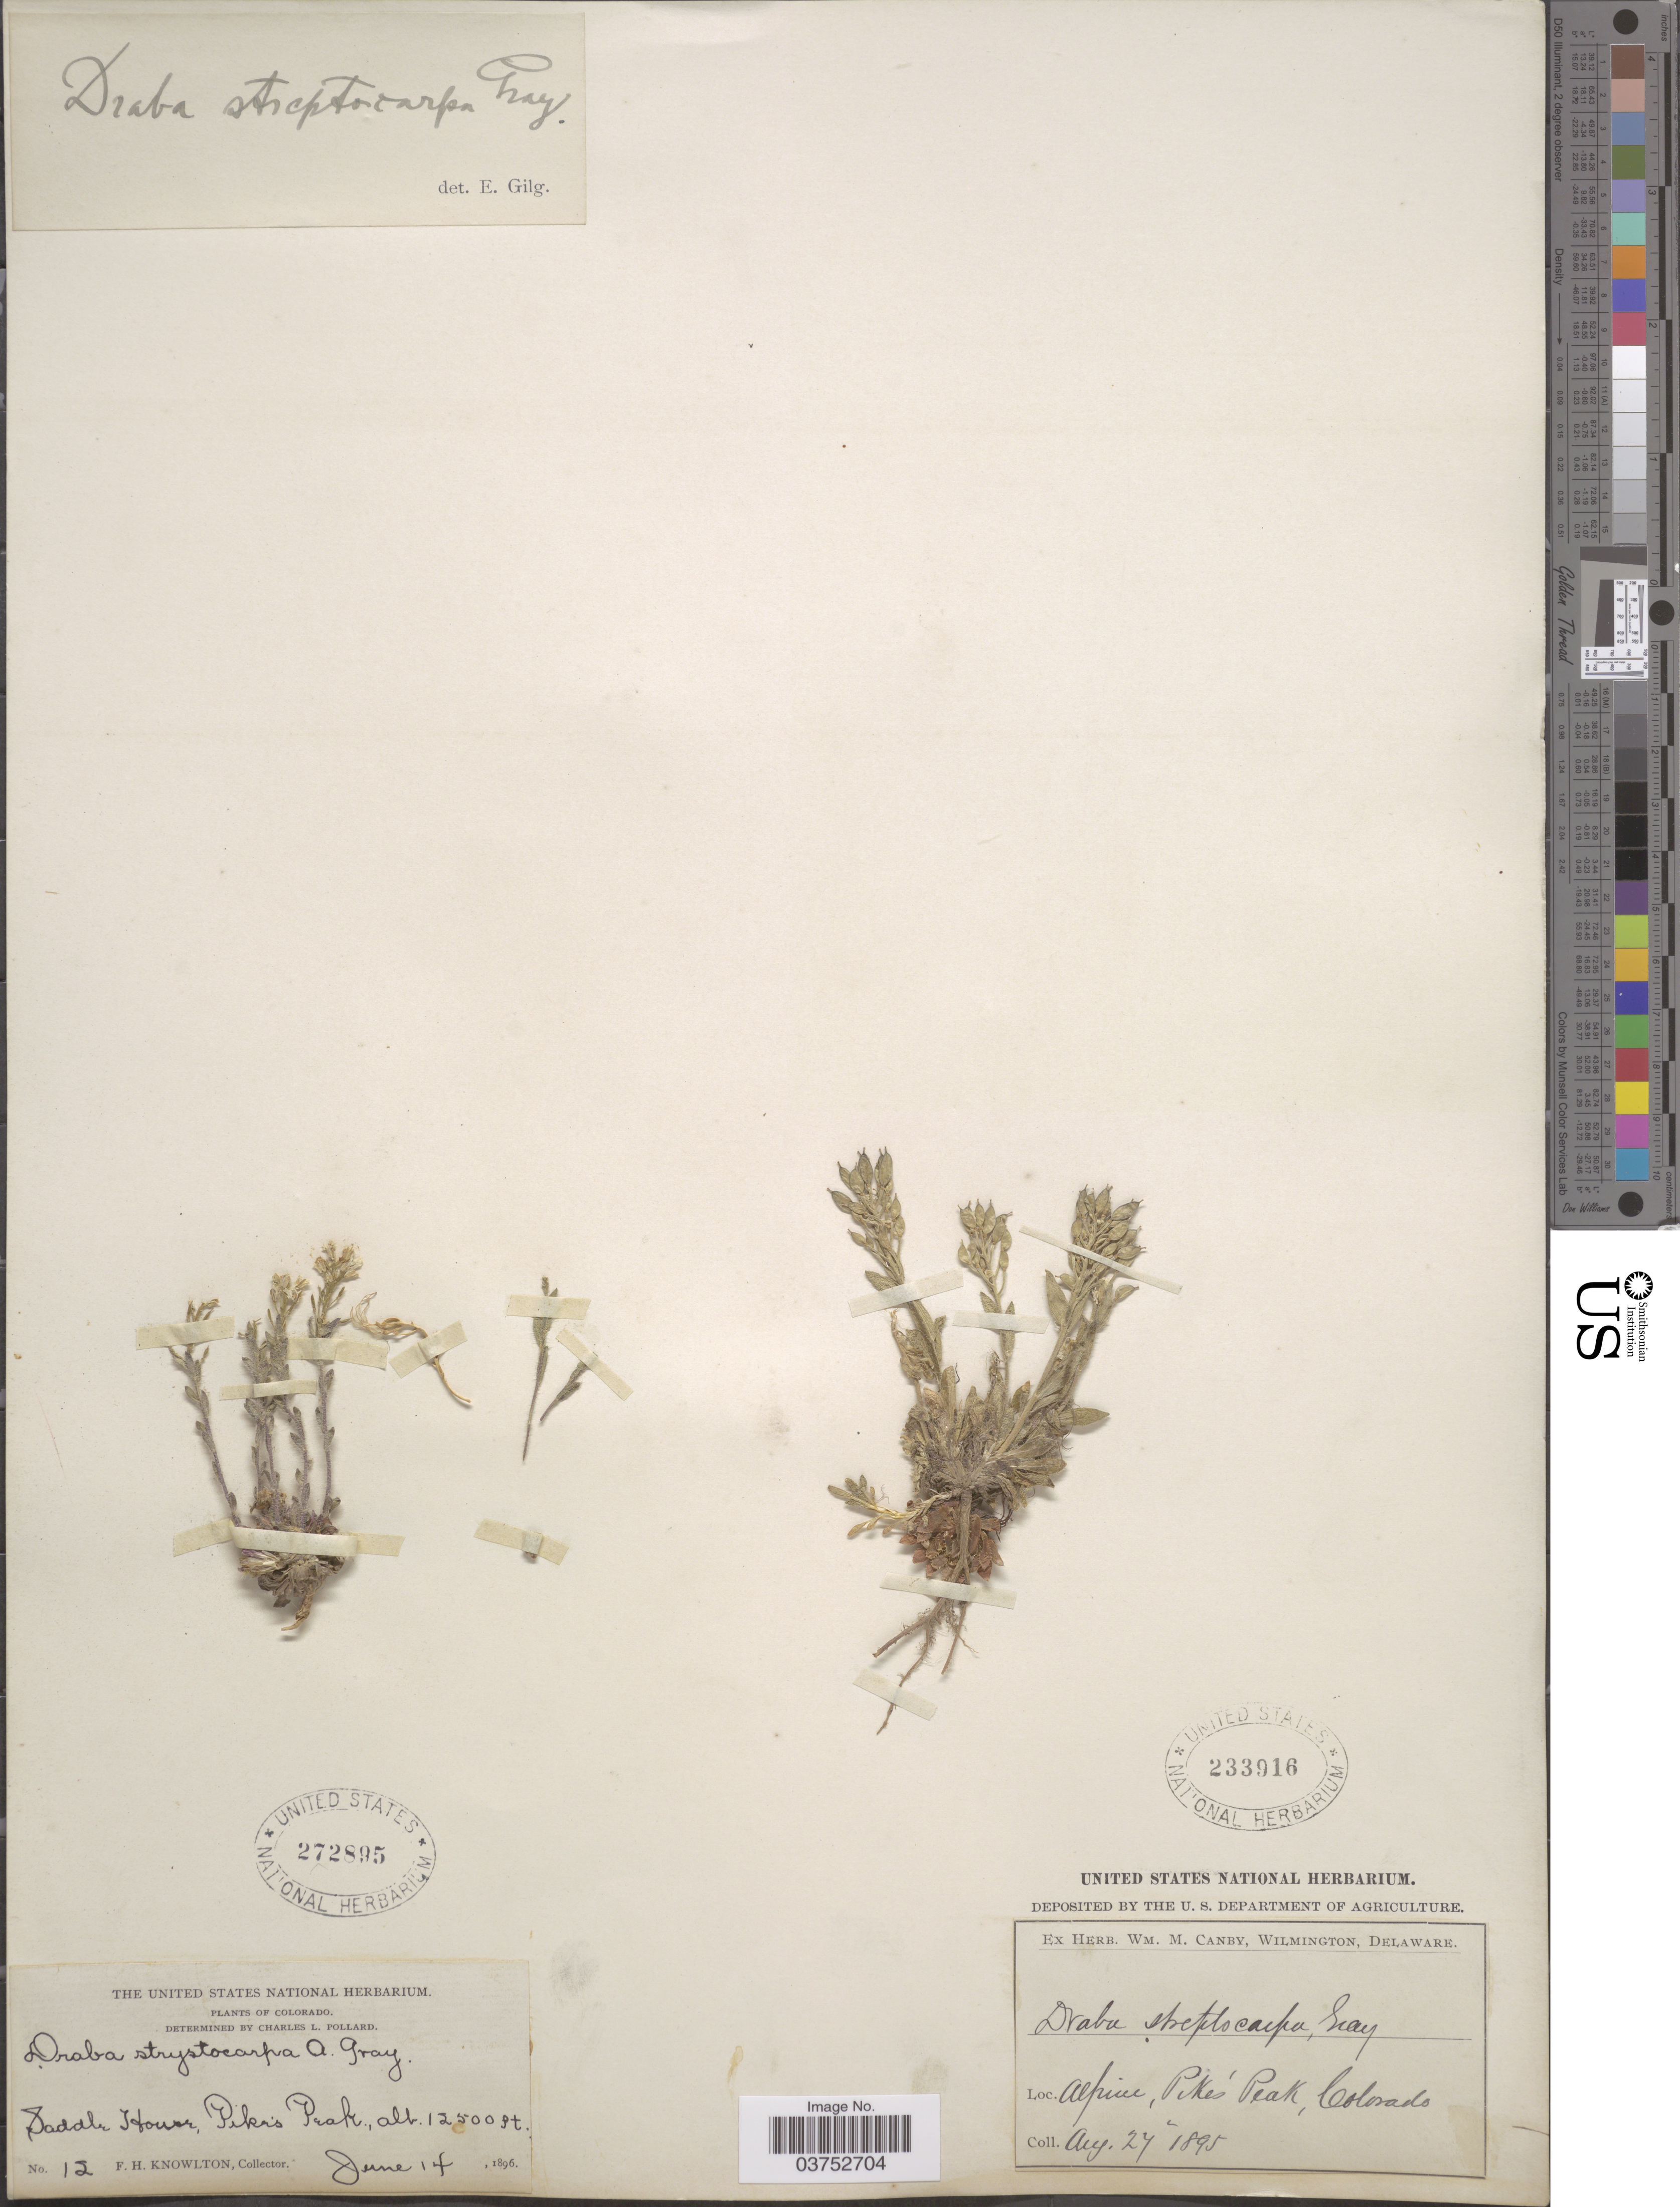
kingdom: Plantae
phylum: Tracheophyta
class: Magnoliopsida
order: Brassicales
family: Brassicaceae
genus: Draba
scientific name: Draba streptocarpa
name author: A. Gray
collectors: F. H. Knowlton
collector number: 12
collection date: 1896-06-14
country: United States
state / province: Colorado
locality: Saddle House, Pike's Peak.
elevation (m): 3810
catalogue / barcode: US 272895